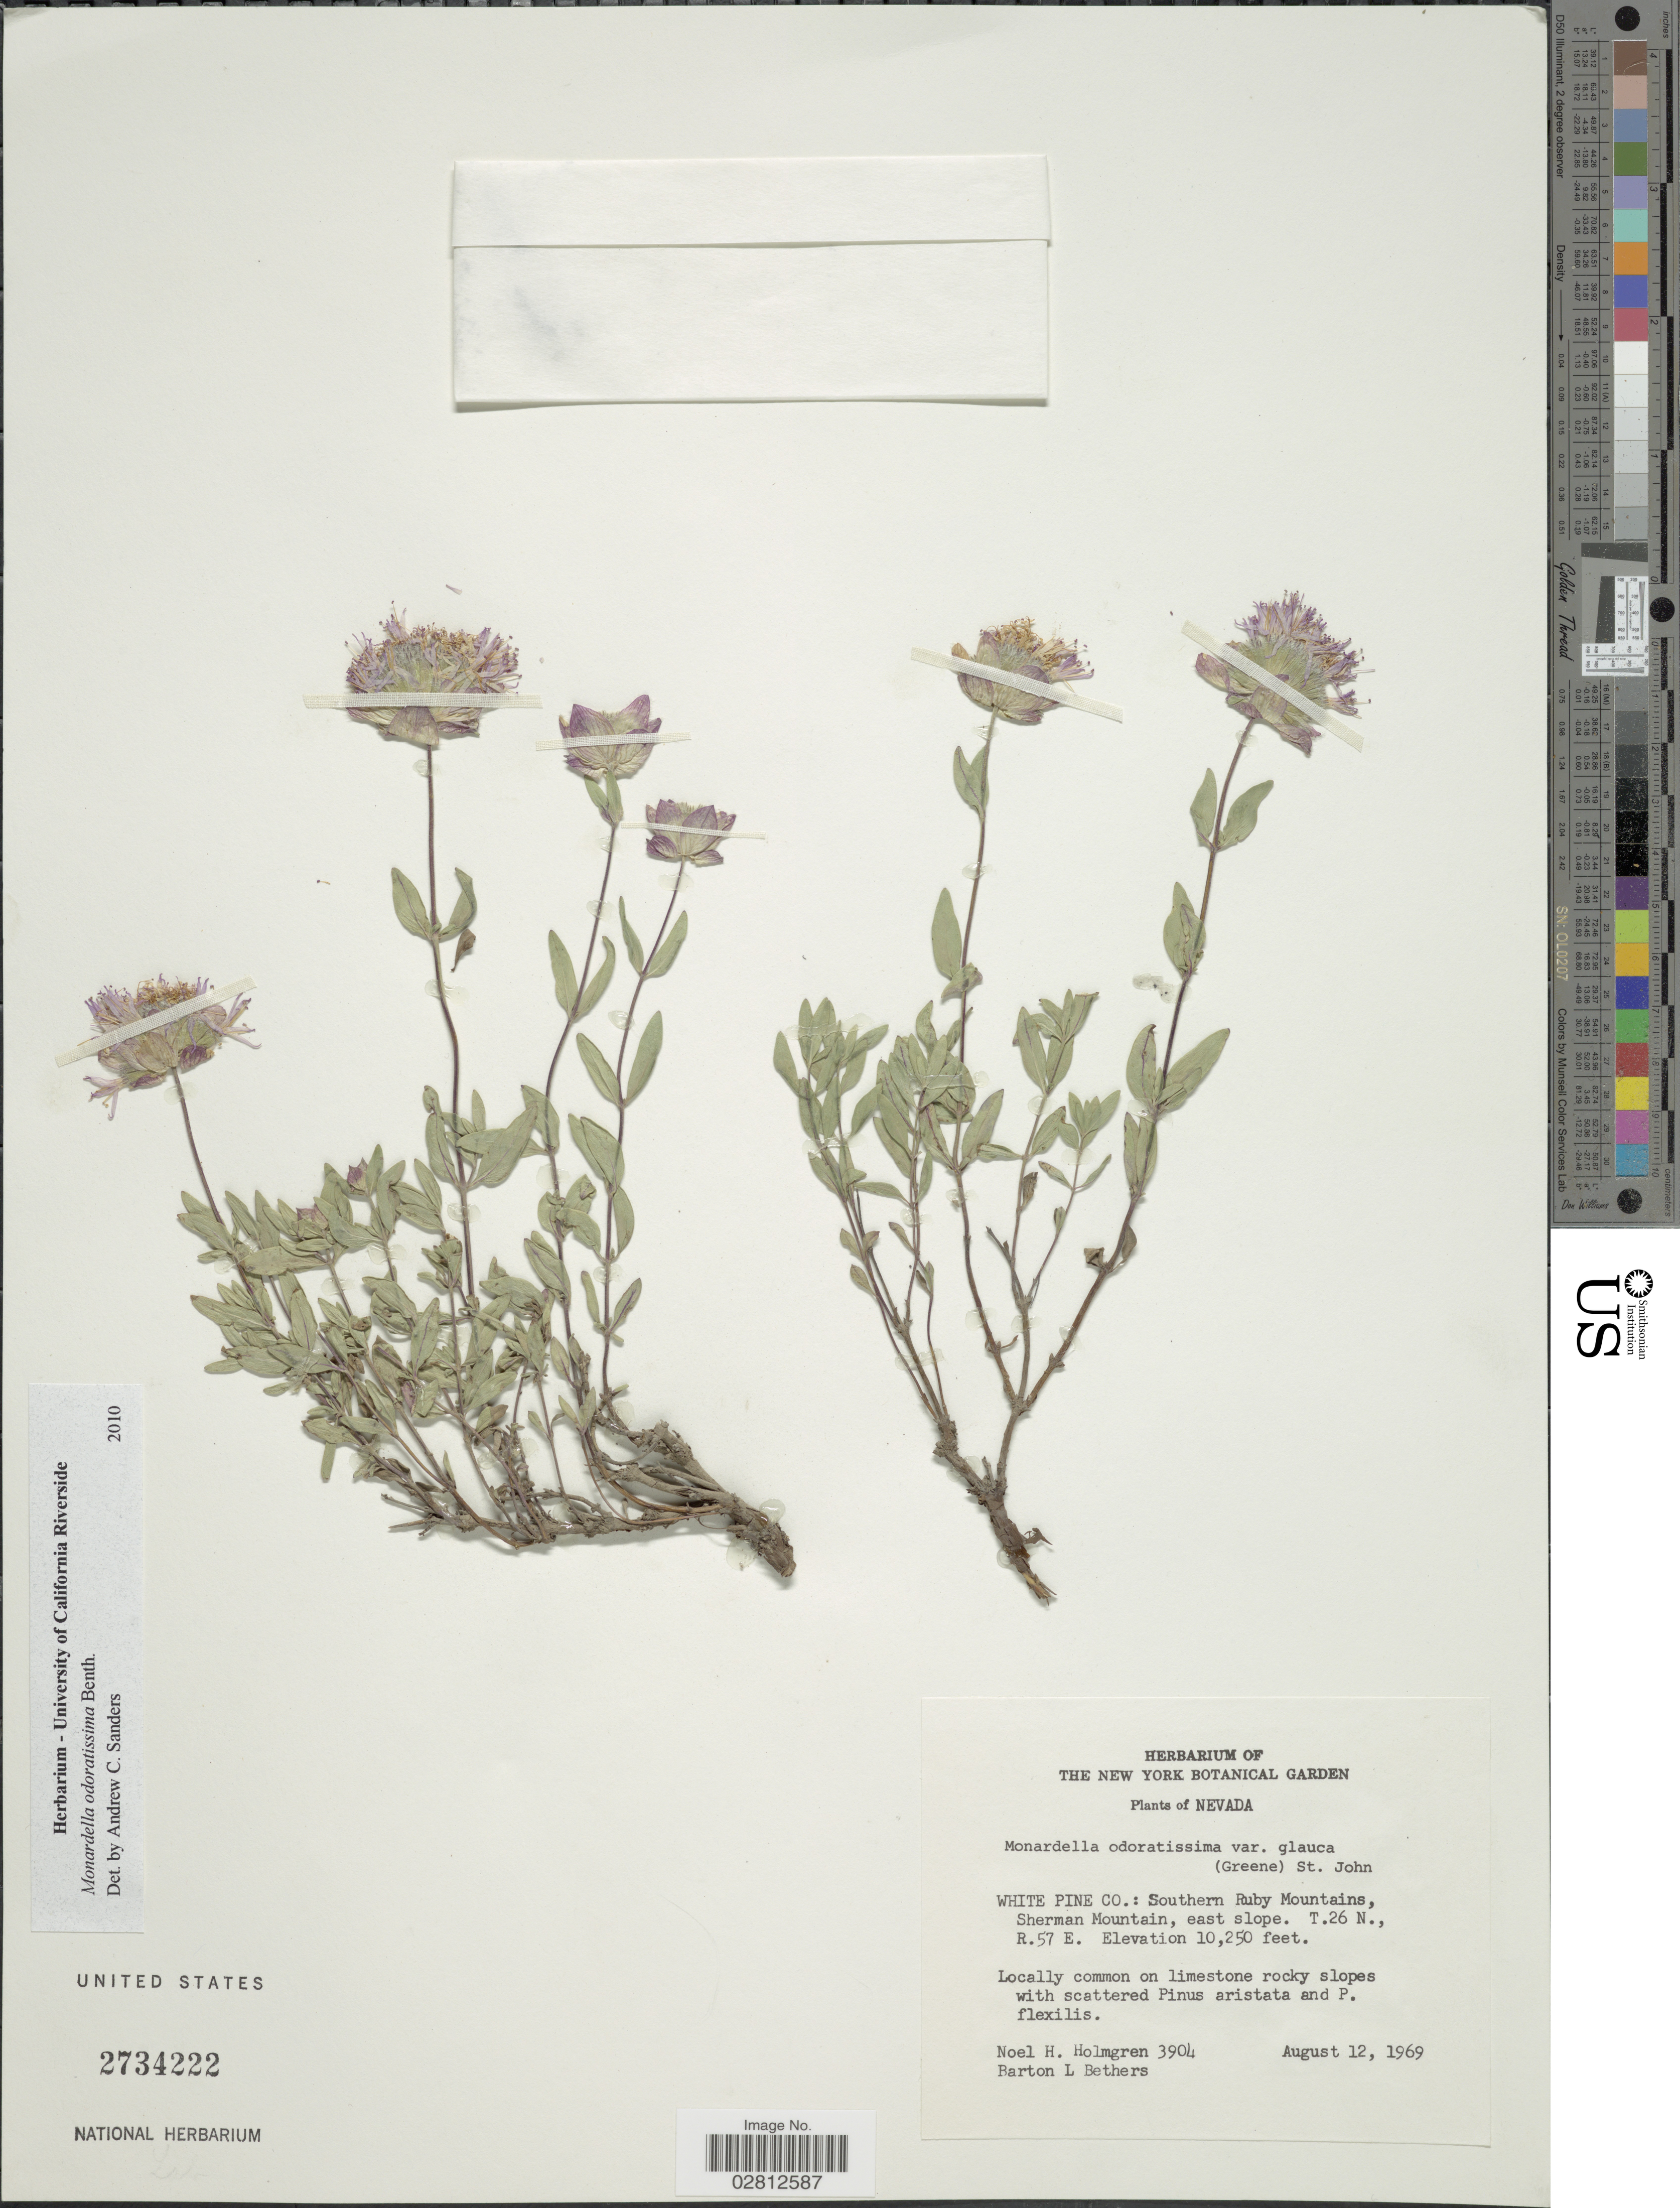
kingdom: Plantae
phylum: Tracheophyta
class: Magnoliopsida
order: Lamiales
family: Lamiaceae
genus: Monardella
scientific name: Monardella odoratissima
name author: Benth.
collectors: N. H. Holmgren & B. Bethers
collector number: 3904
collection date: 1969-08-12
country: United States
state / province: Nevada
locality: White Pine Co.: Southern Ruby Mountains, Sherman Mountain, east slope, T26N, R57E.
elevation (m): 3124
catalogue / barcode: US 2734222